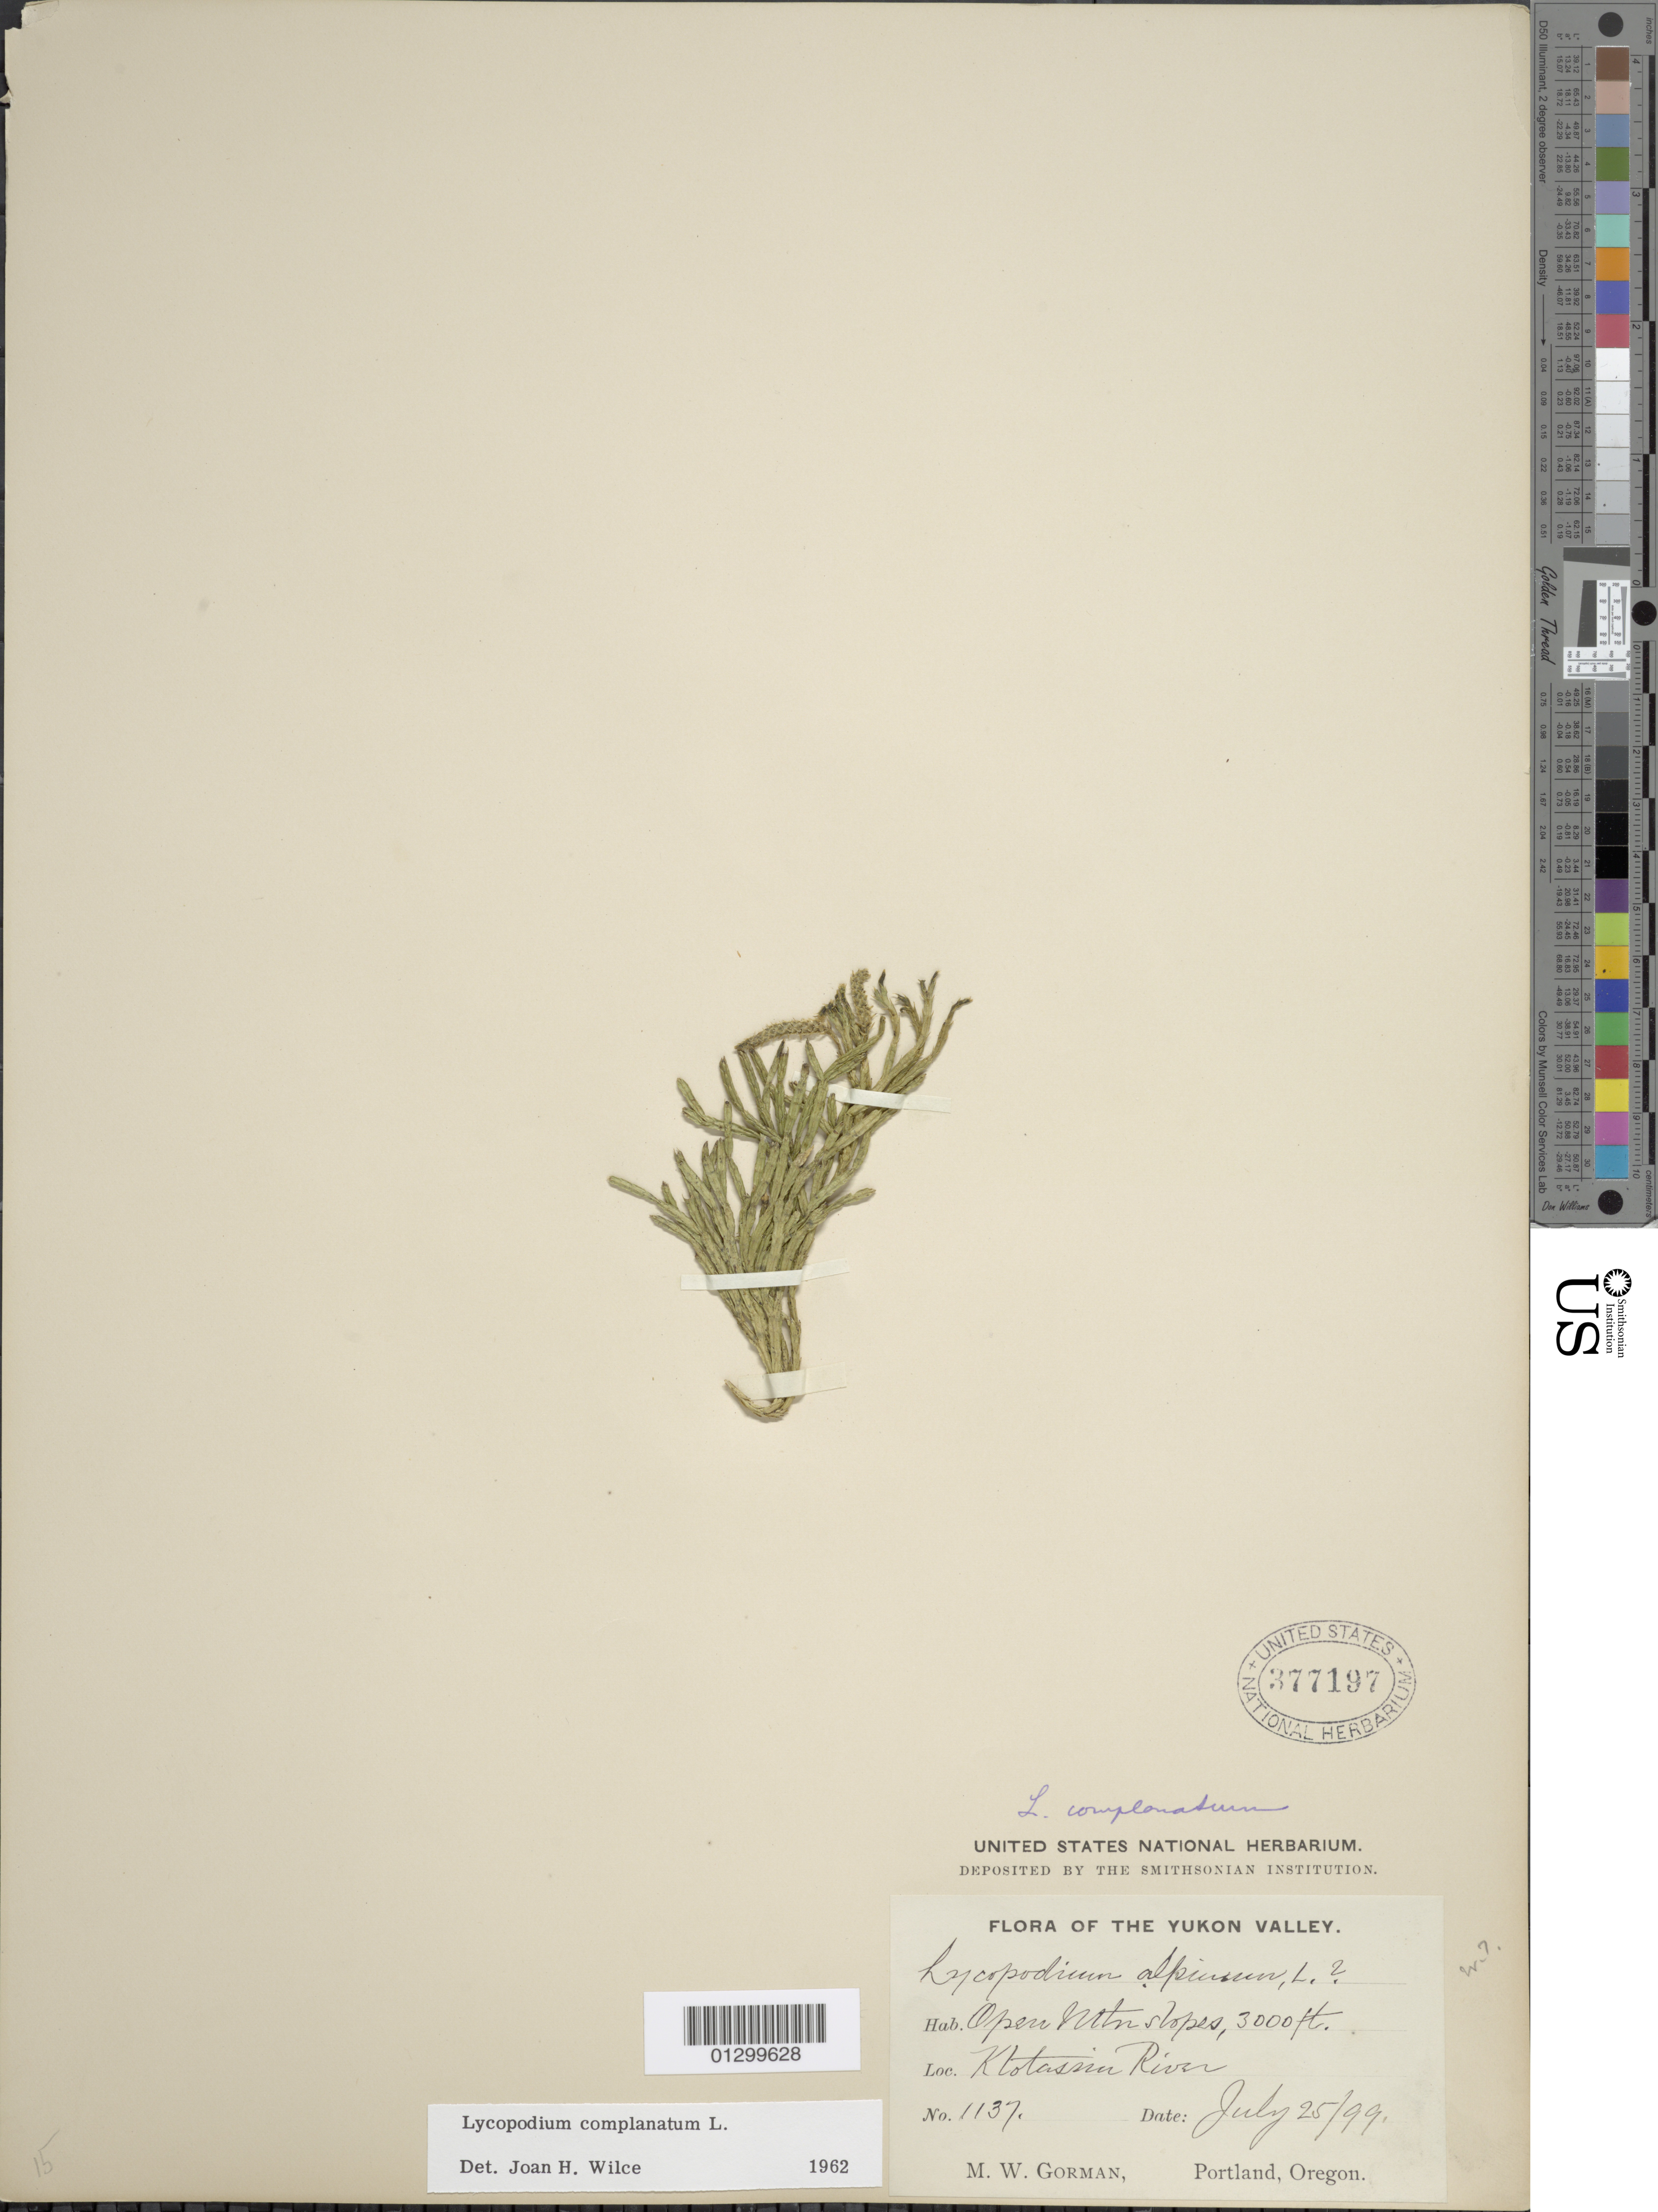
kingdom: Plantae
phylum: Tracheophyta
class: Lycopodiopsida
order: Lycopodiales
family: Lycopodiaceae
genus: Diphasiastrum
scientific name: Diphasiastrum complanatum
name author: (L.) Holub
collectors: M. W. Gorman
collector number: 1137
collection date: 1899-07-25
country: Canada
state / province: Yukon Territory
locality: [Klotassia] River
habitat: Open mountain slopes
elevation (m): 914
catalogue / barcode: US 377197